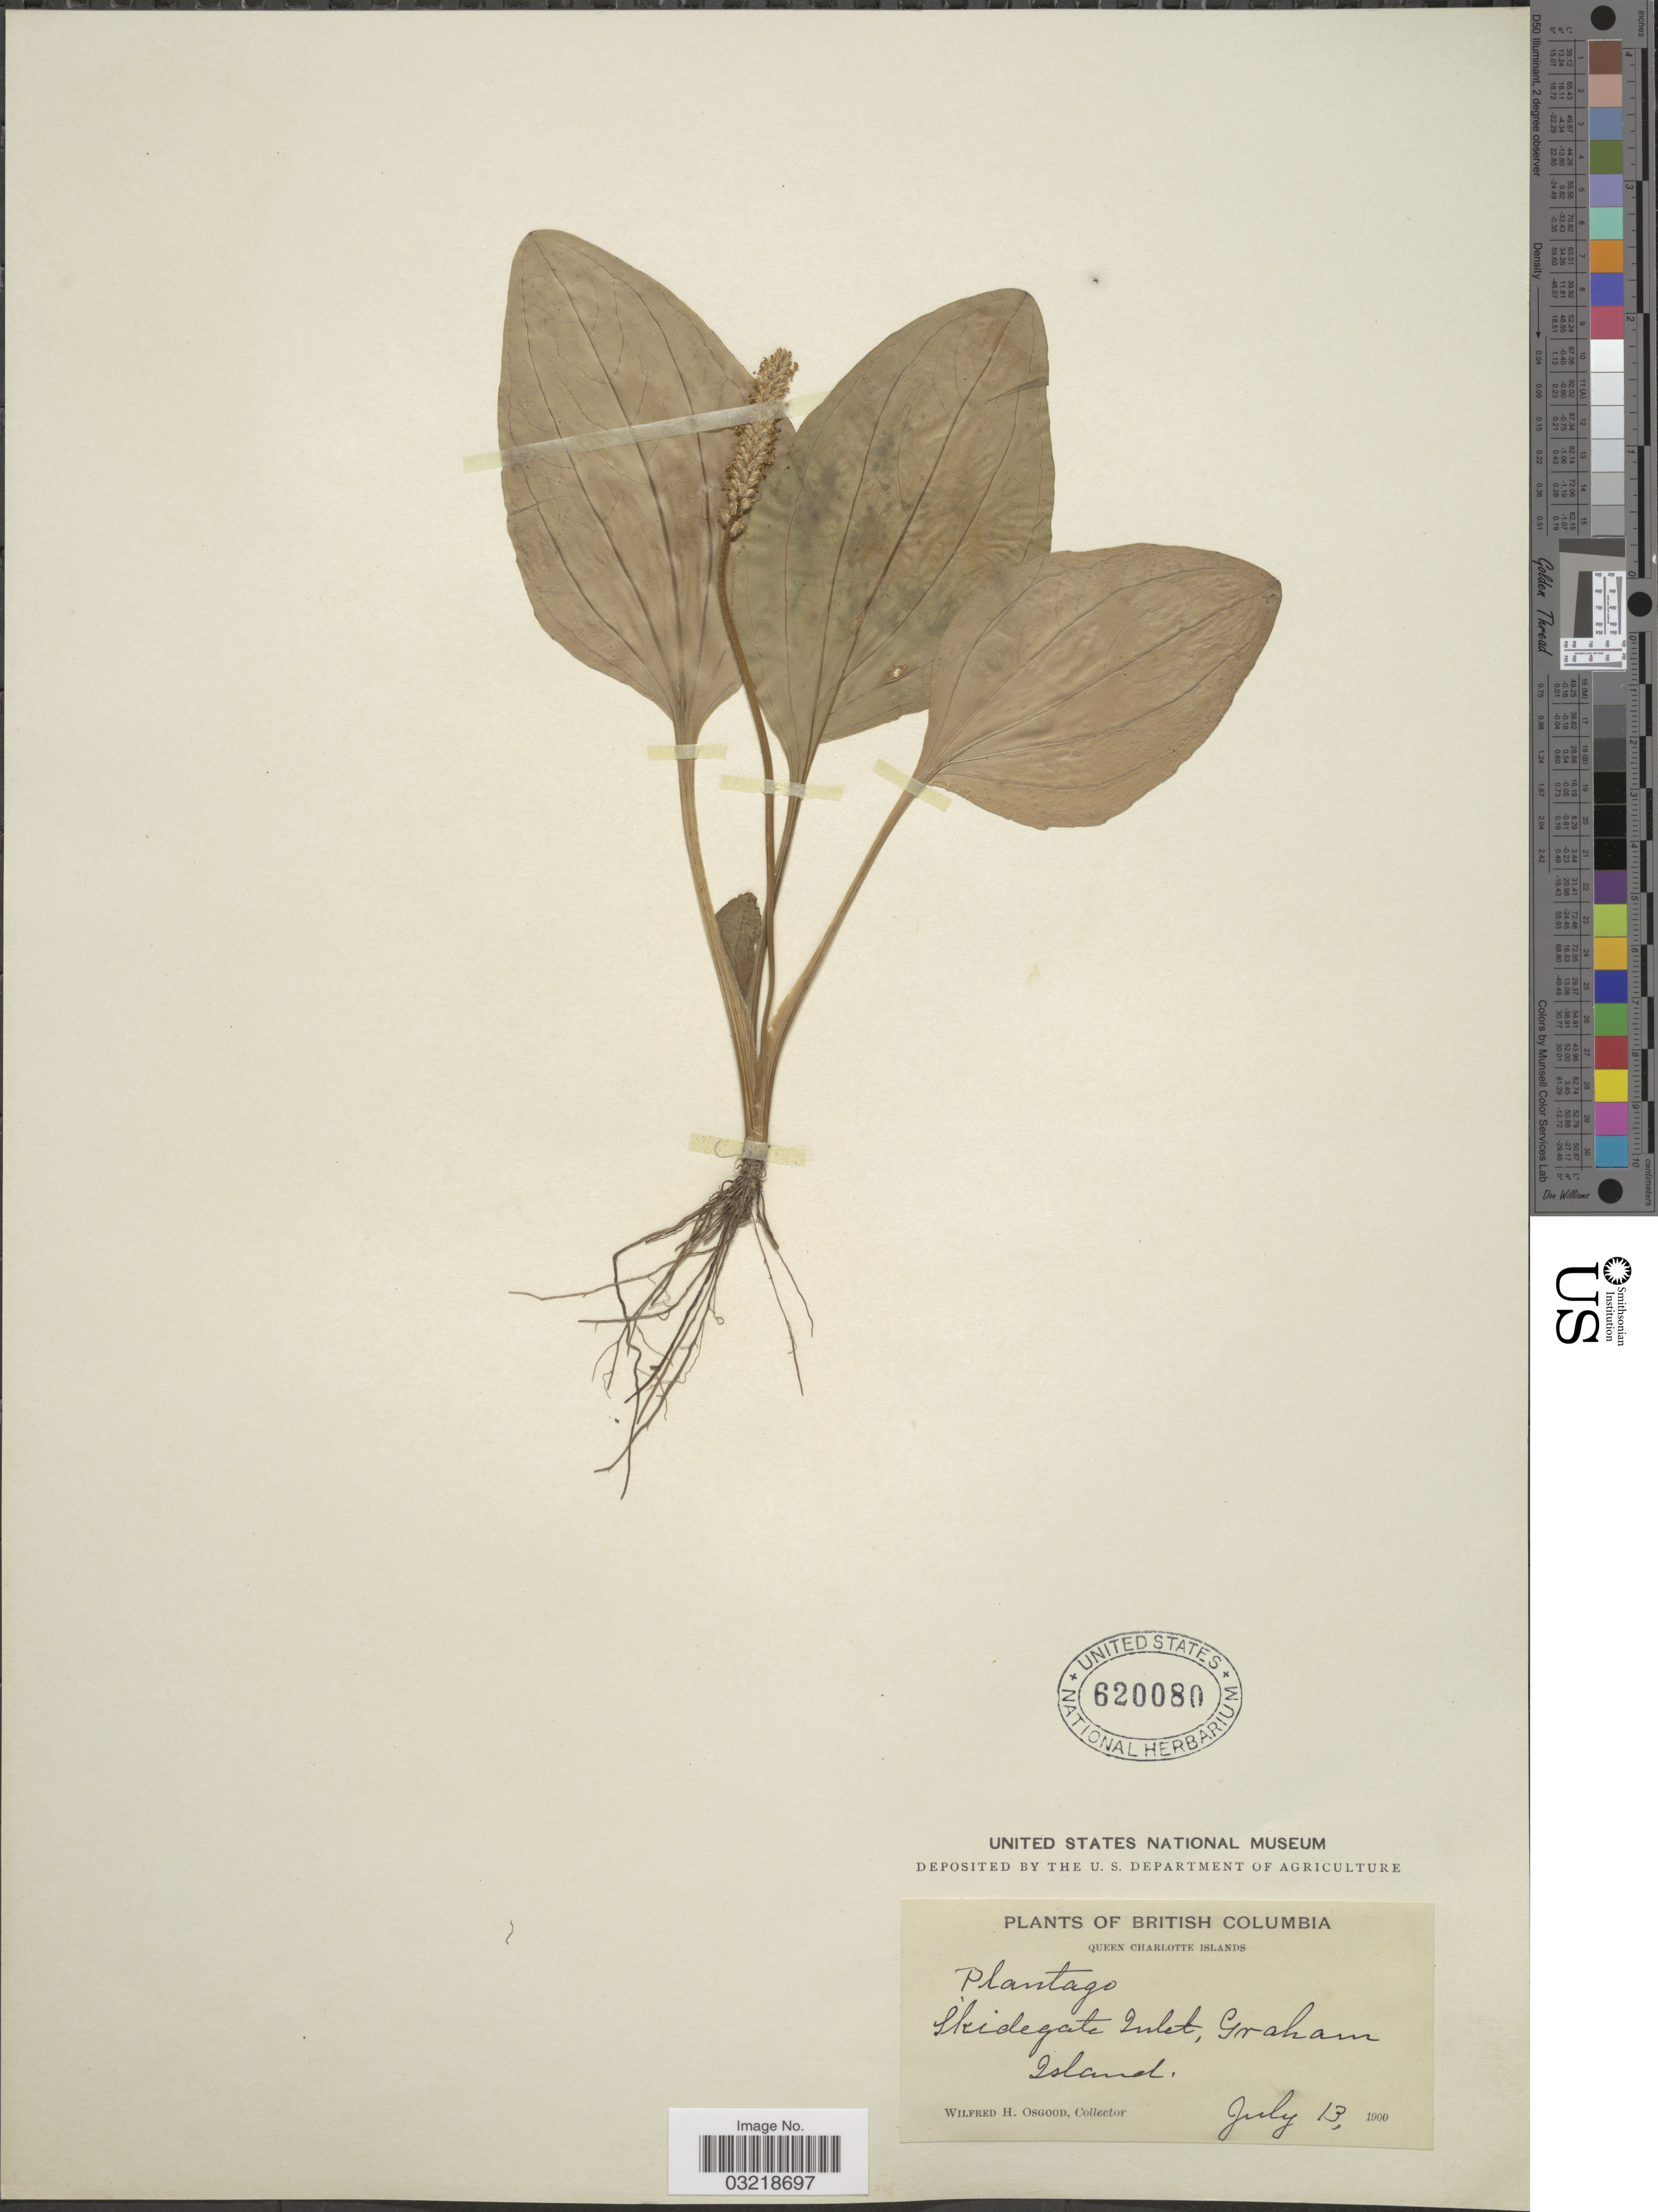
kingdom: Plantae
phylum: Tracheophyta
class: Magnoliopsida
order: Lamiales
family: Plantaginaceae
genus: Plantago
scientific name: Plantago major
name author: L.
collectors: W. Osgood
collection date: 1900-07-13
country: Canada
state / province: British Columbia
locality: Queen Charlotte Islands. Skidegate Inlet, Graham Island.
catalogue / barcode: US 620080